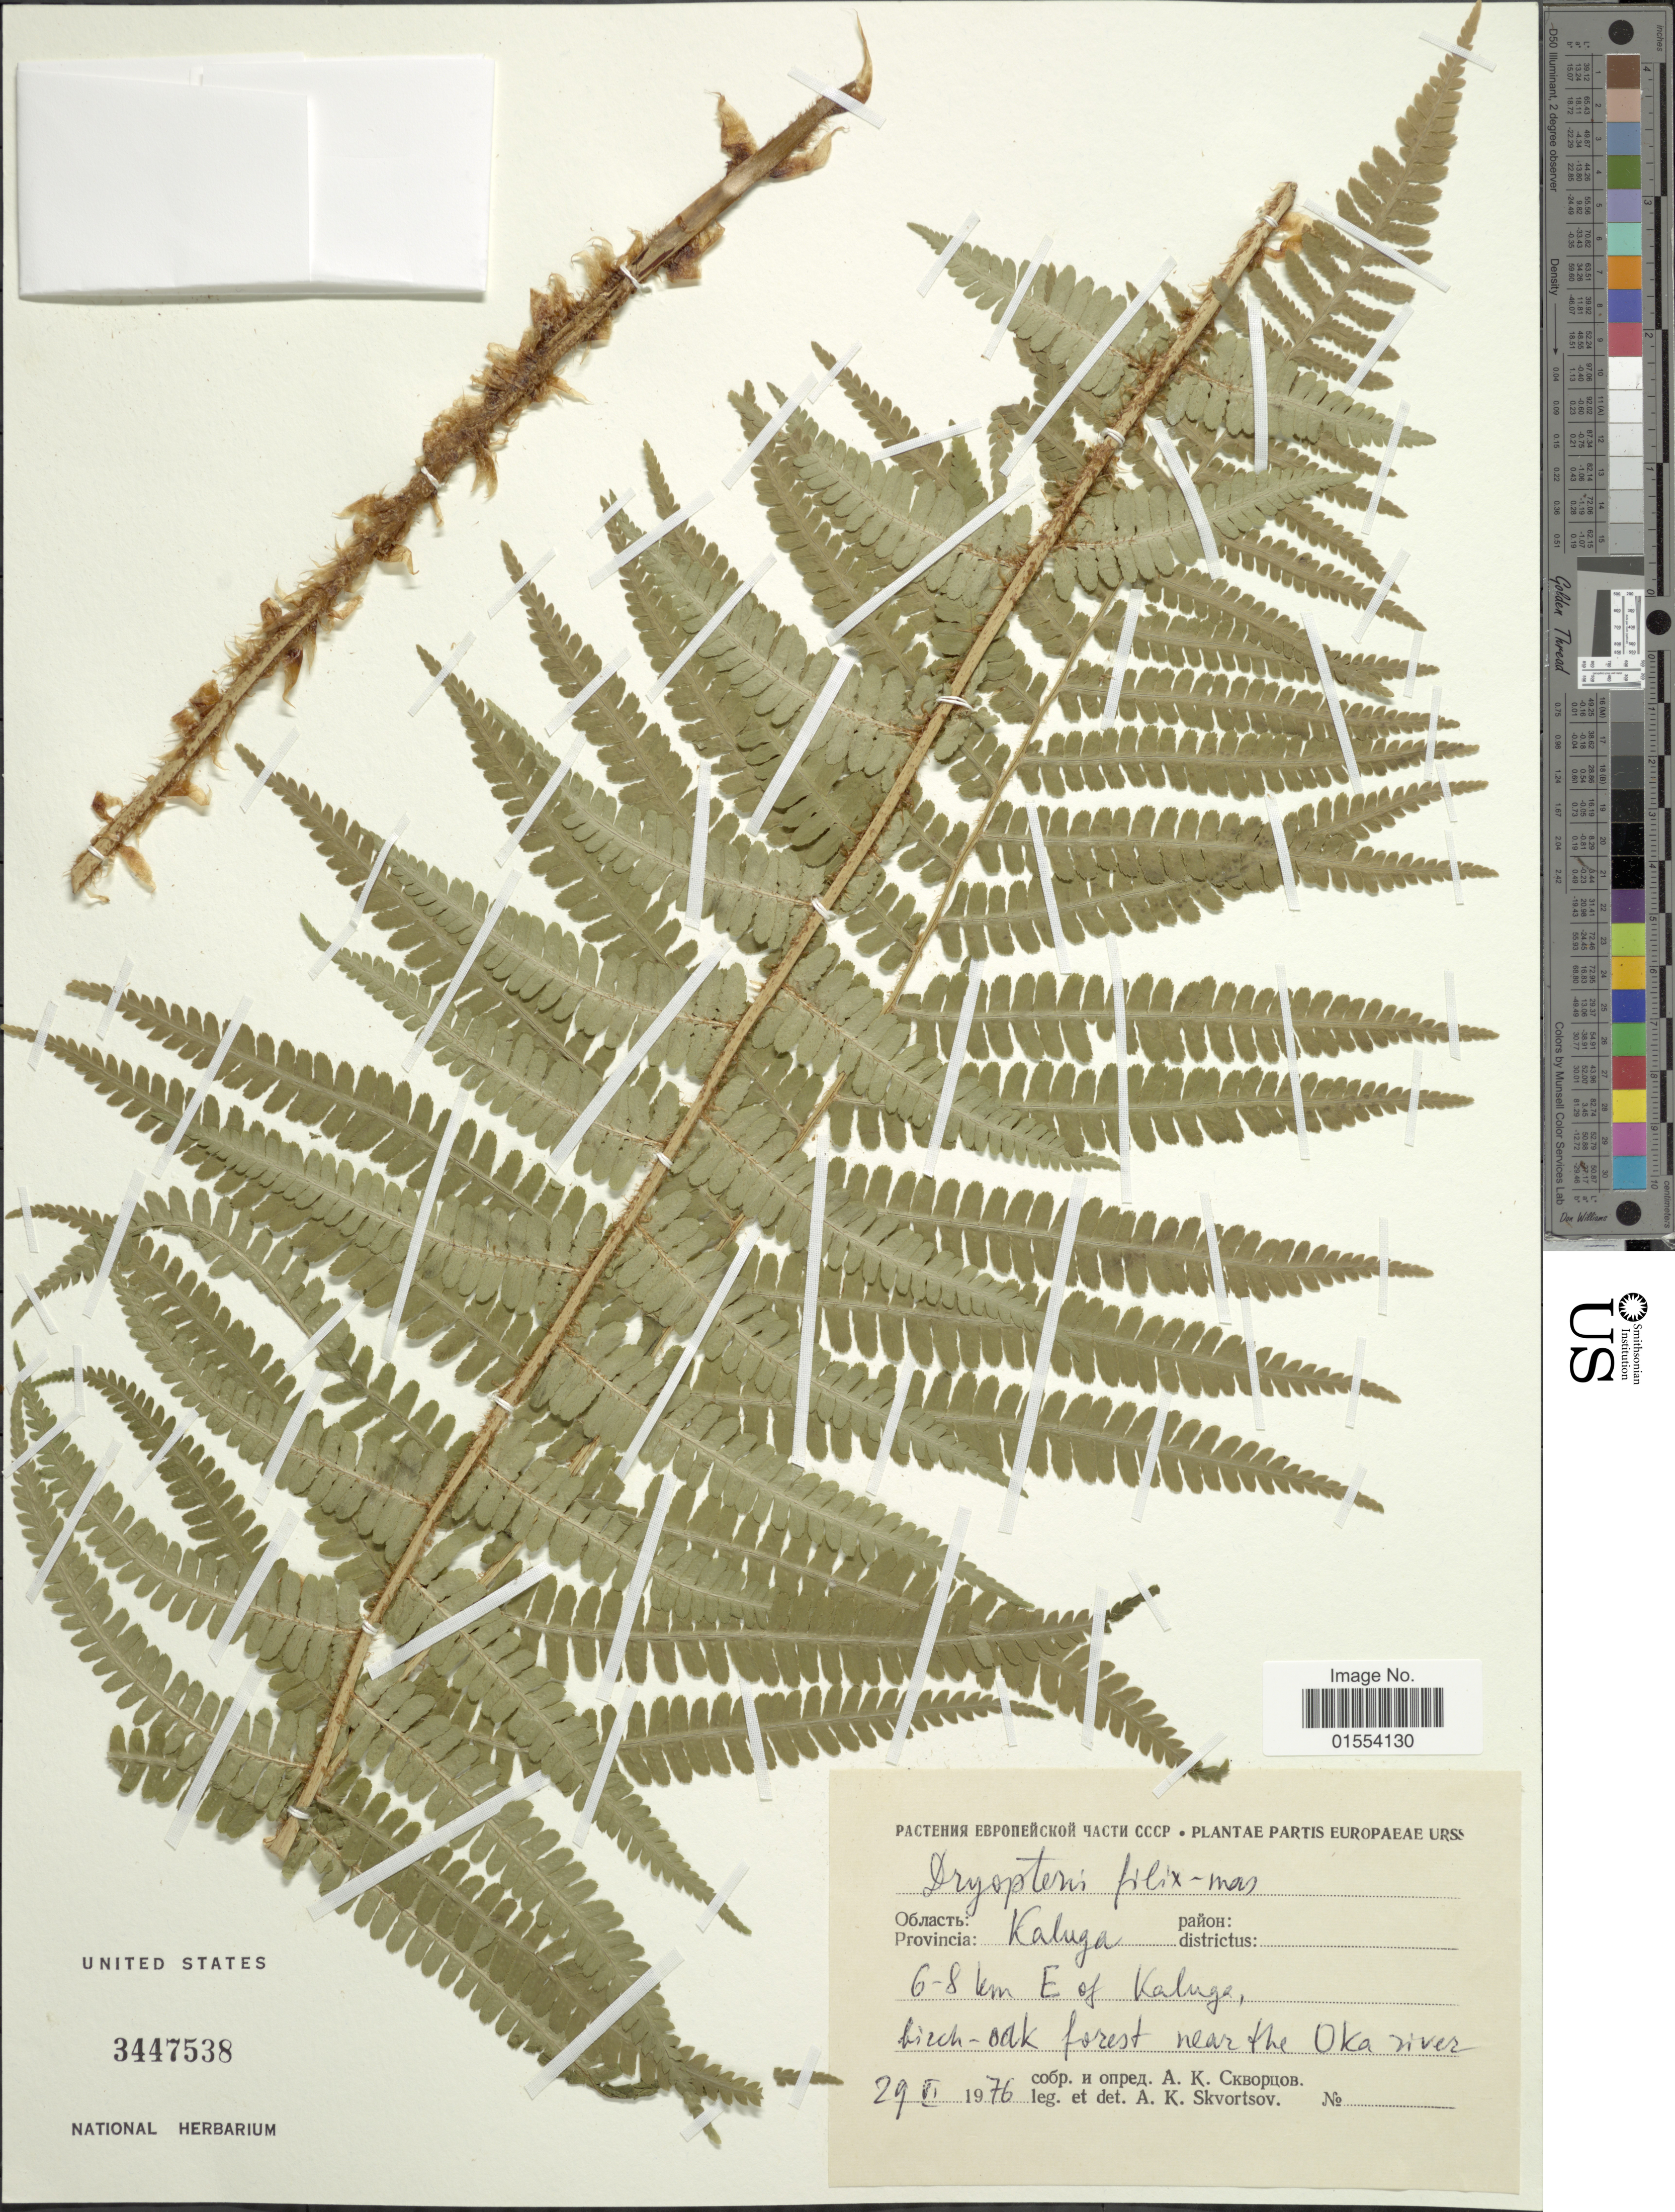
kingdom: Plantae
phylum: Tracheophyta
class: Polypodiopsida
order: Polypodiales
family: Dryopteridaceae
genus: Dryopteris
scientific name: Dryopteris filix-mas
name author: (L.) Schott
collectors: A. K. Skvortsov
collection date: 1976-06-29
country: Russian Federation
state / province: Kaluga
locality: Provincia: Kaluga, 6-8 km E of Kaluga, birch-oak forest near the Oka river,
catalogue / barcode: US 3447538